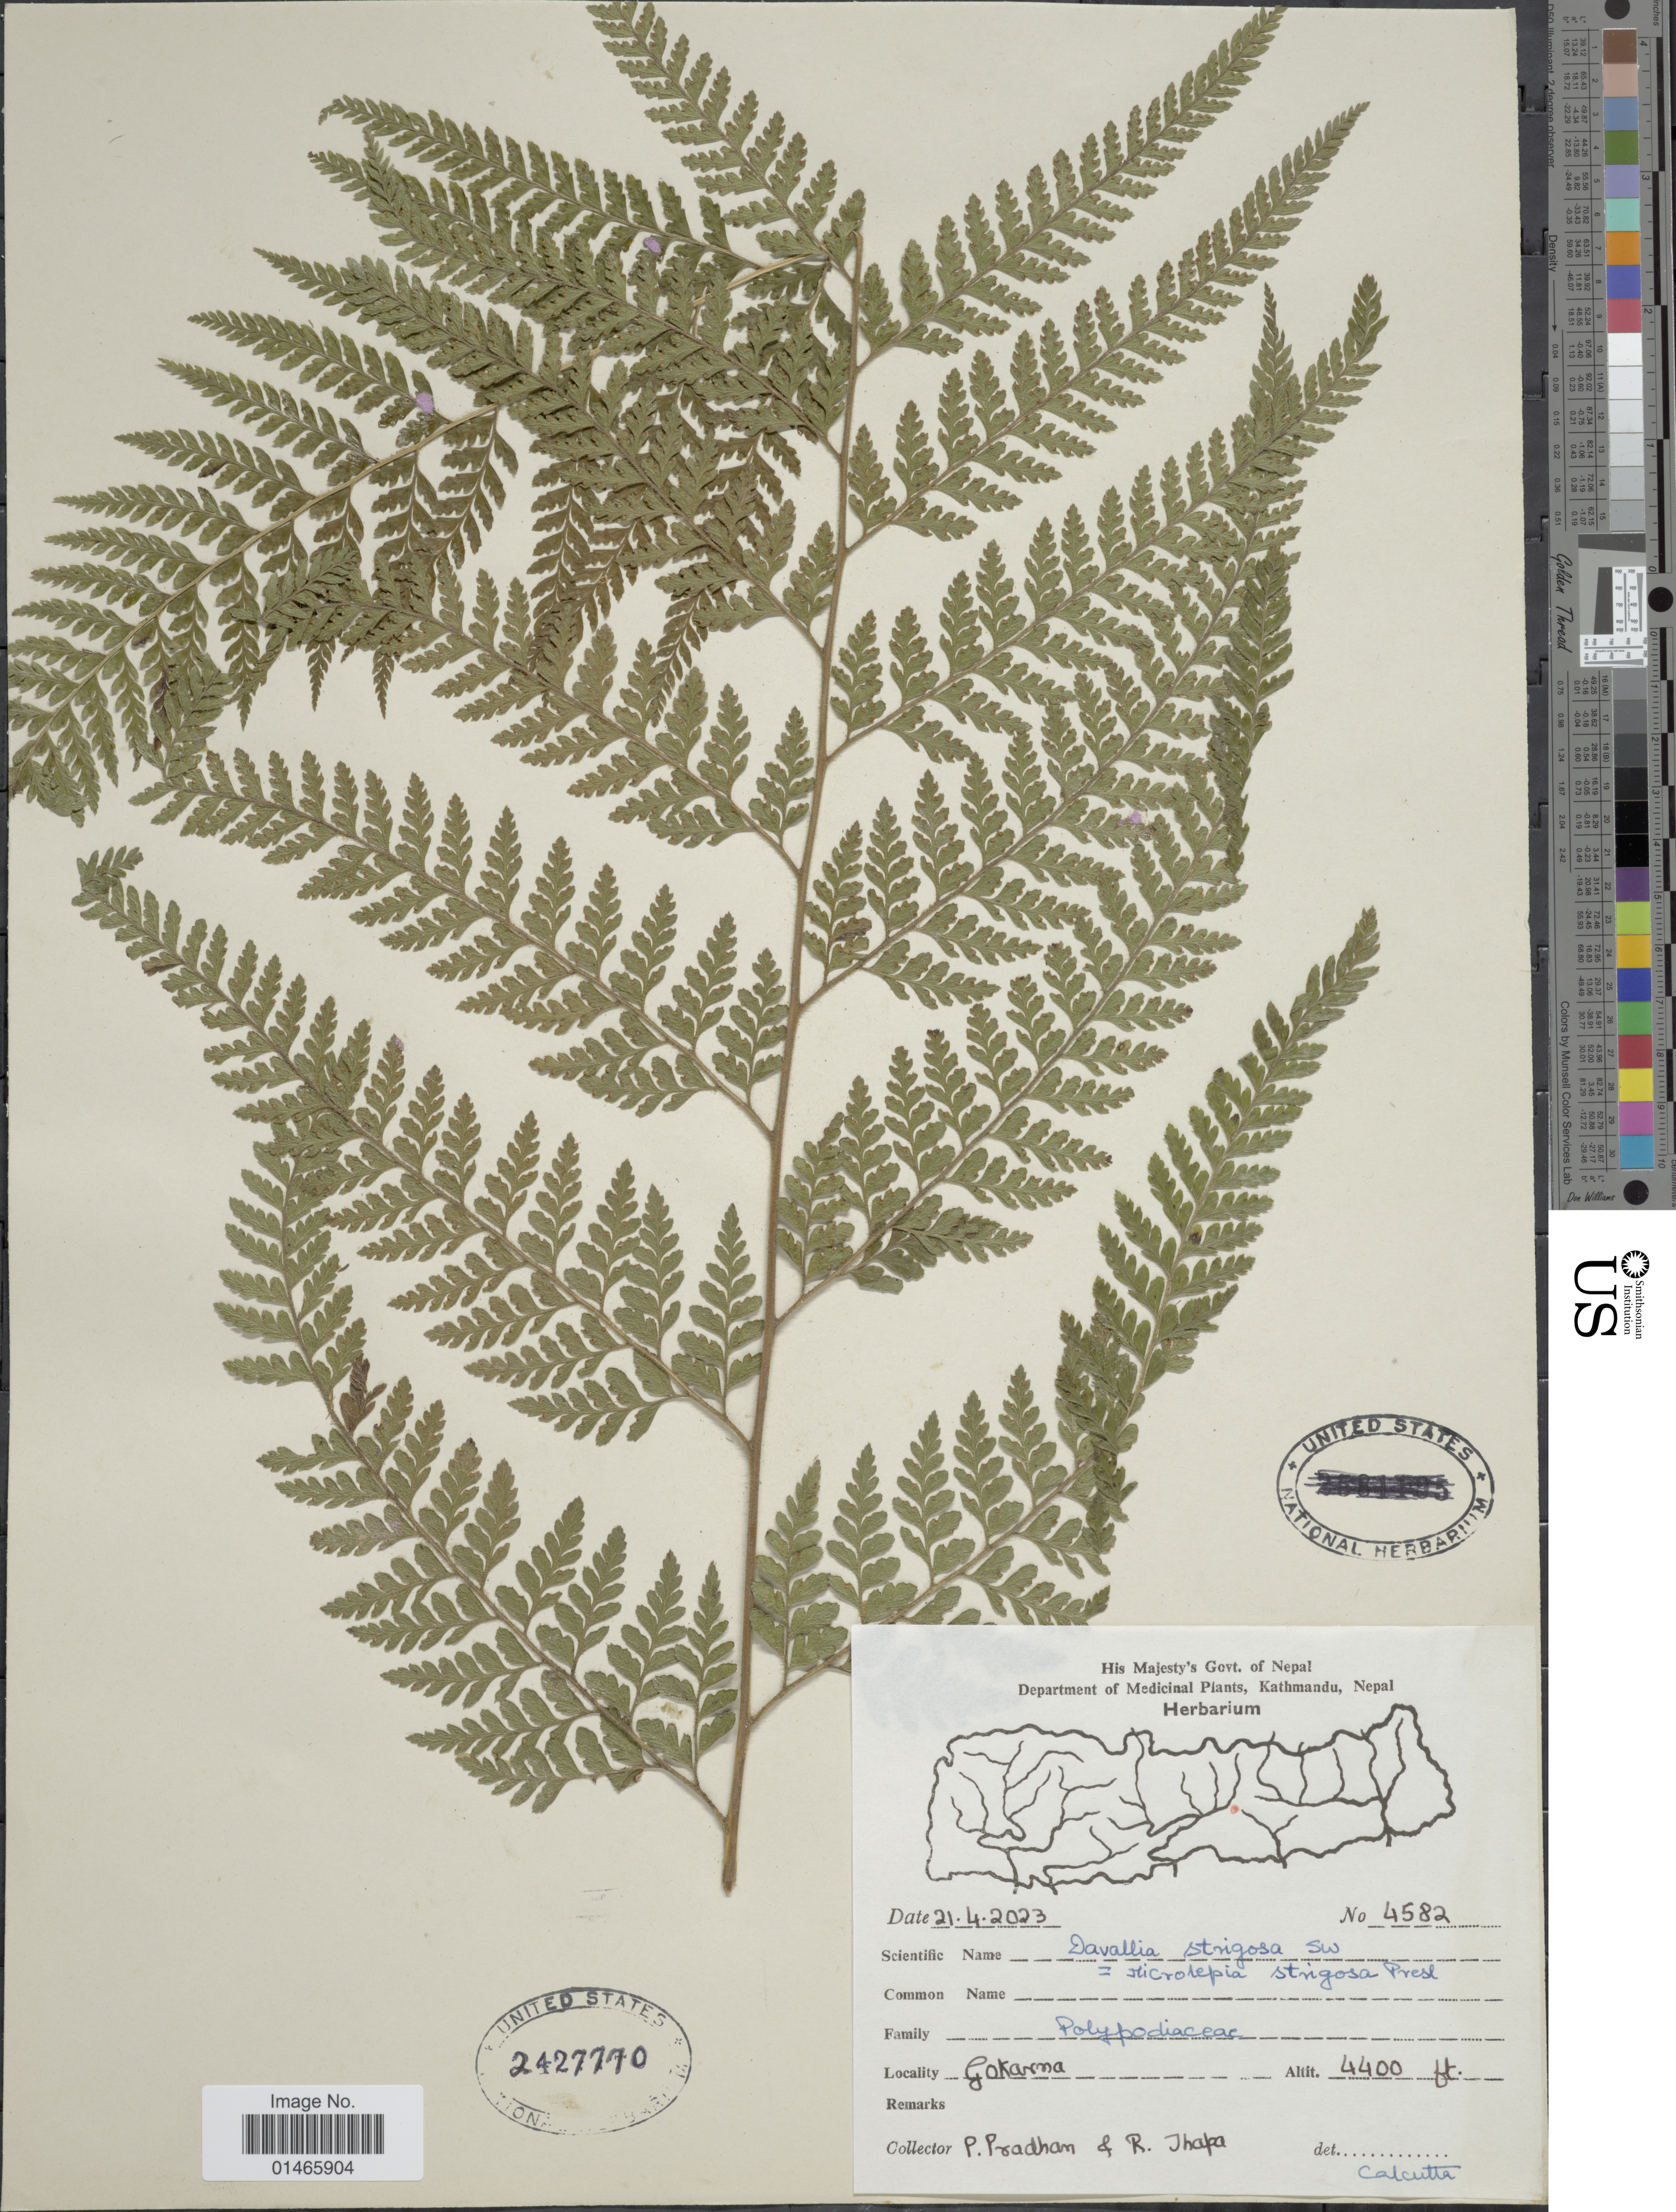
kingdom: Plantae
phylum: Tracheophyta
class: Polypodiopsida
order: Polypodiales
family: Dennstaedtiaceae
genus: Microlepia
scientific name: Microlepia strigosa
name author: (Thunb.) J. Presl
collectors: P. Pradhan & R. Thapa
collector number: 4582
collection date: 2003-04-21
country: Nepal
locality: Gokarna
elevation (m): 1341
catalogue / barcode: US 2427770